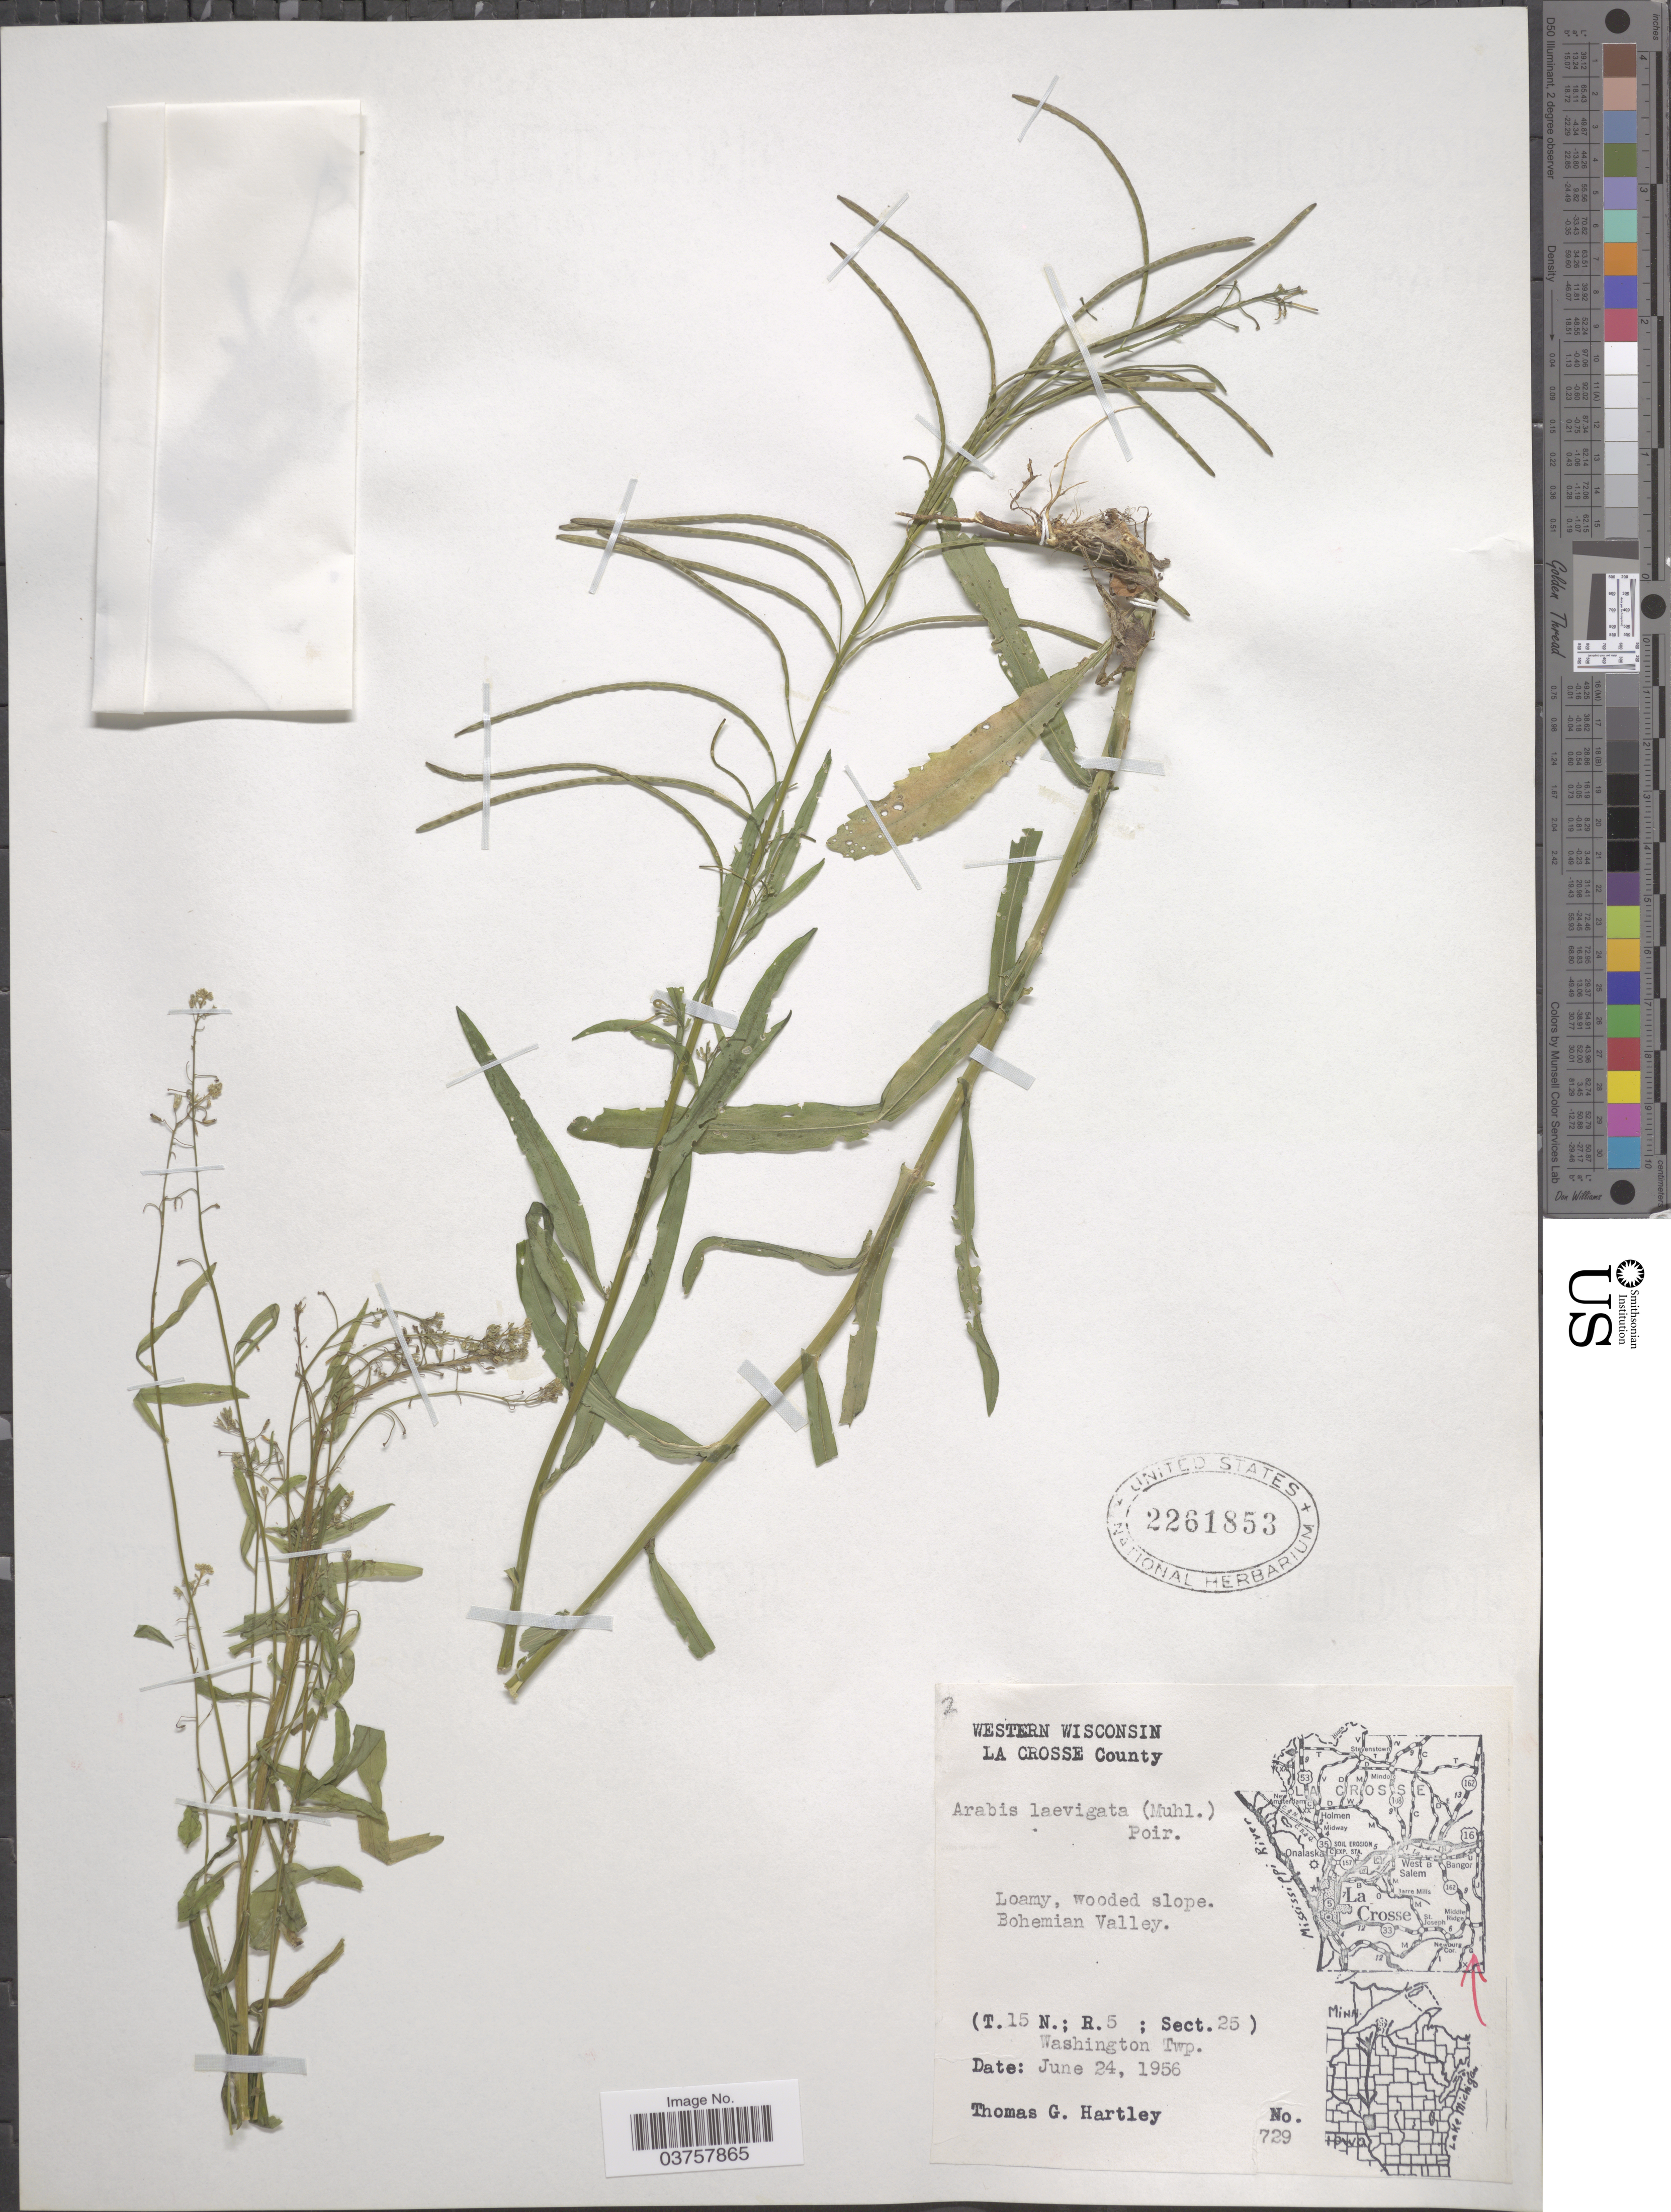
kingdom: Plantae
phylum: Tracheophyta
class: Magnoliopsida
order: Brassicales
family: Brassicaceae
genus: Arabis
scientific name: Arabis laevigata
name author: (Muhl. ex Willd.) Poir.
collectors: T. G. Hartley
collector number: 729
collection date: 1956-06-24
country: United States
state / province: Wisconsin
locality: Western Wisconsin, La Crosse County. Bohemian Valley. (T. 15 N.; R. 5; Sect. 25) Washington Twp.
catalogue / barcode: US 2261853